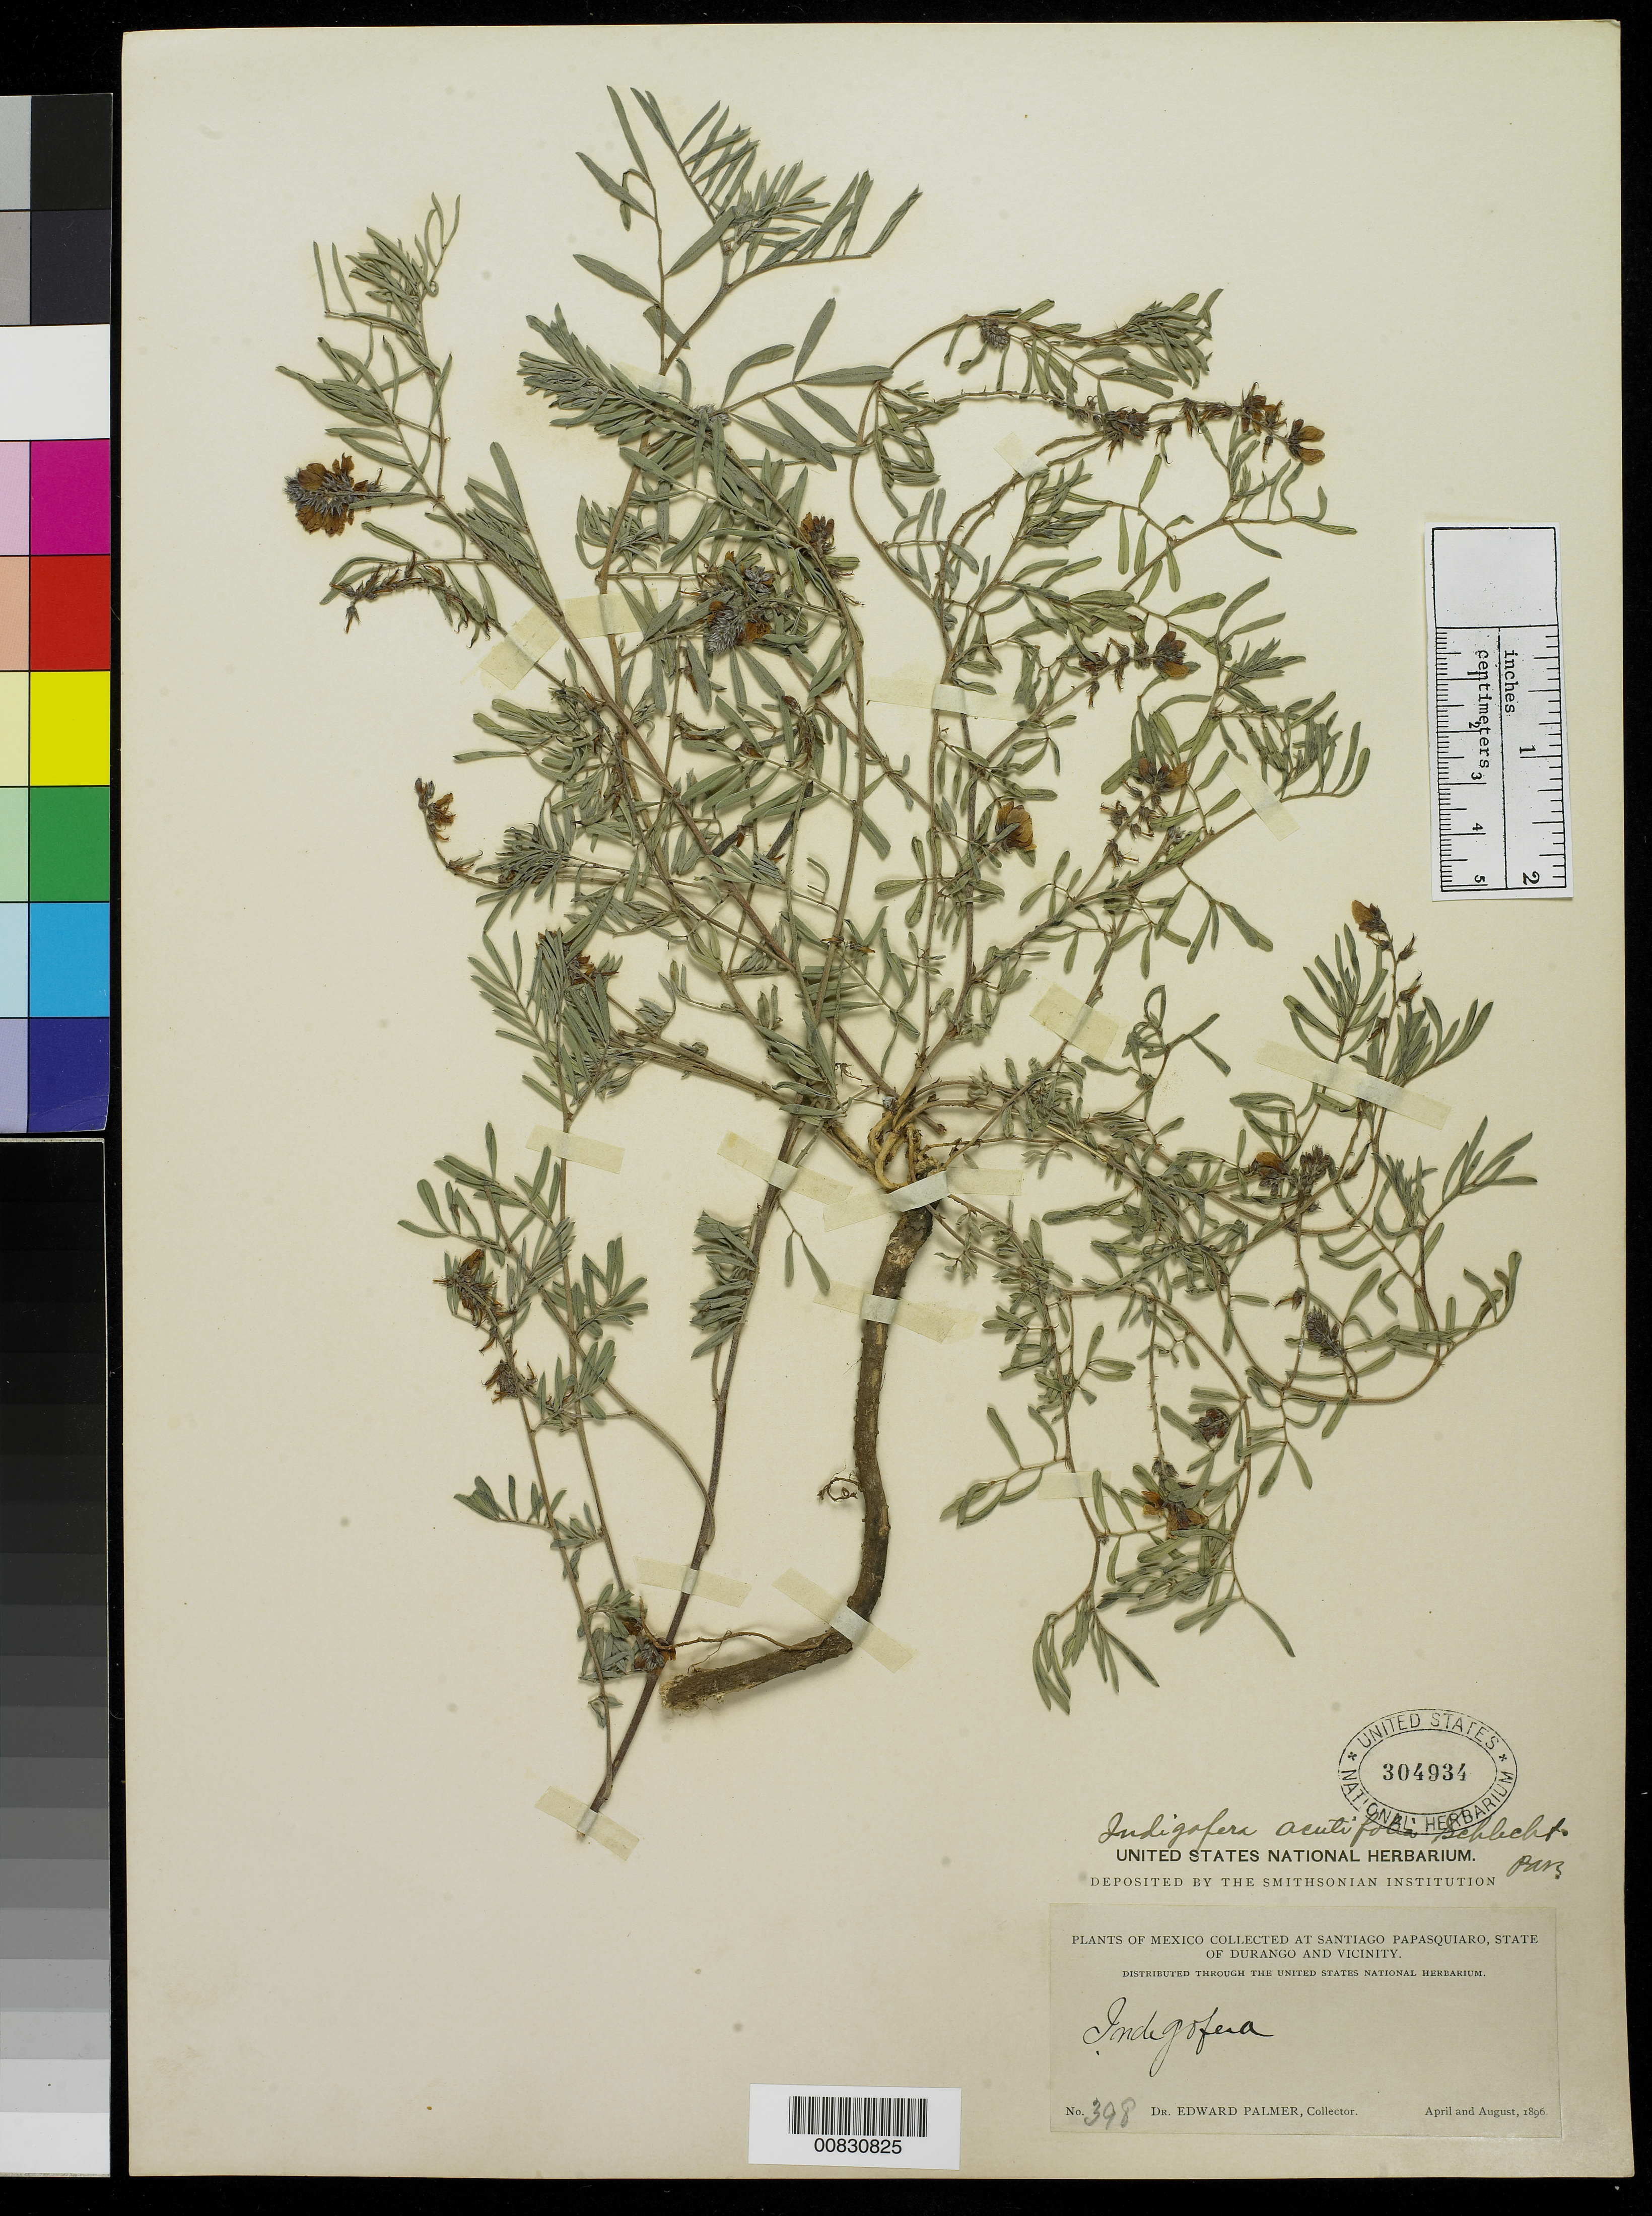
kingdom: Plantae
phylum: Tracheophyta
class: Magnoliopsida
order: Fabales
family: Fabaceae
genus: Indigofera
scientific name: Indigofera acutifolia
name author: Schltdl.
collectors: E. Palmer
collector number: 398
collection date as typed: Apr 1896 to -- Aug 1896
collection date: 1896-04/1896-08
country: Mexico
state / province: Durango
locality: Santiago Papasquiaro, Durango and vicinity.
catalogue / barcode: US 304934